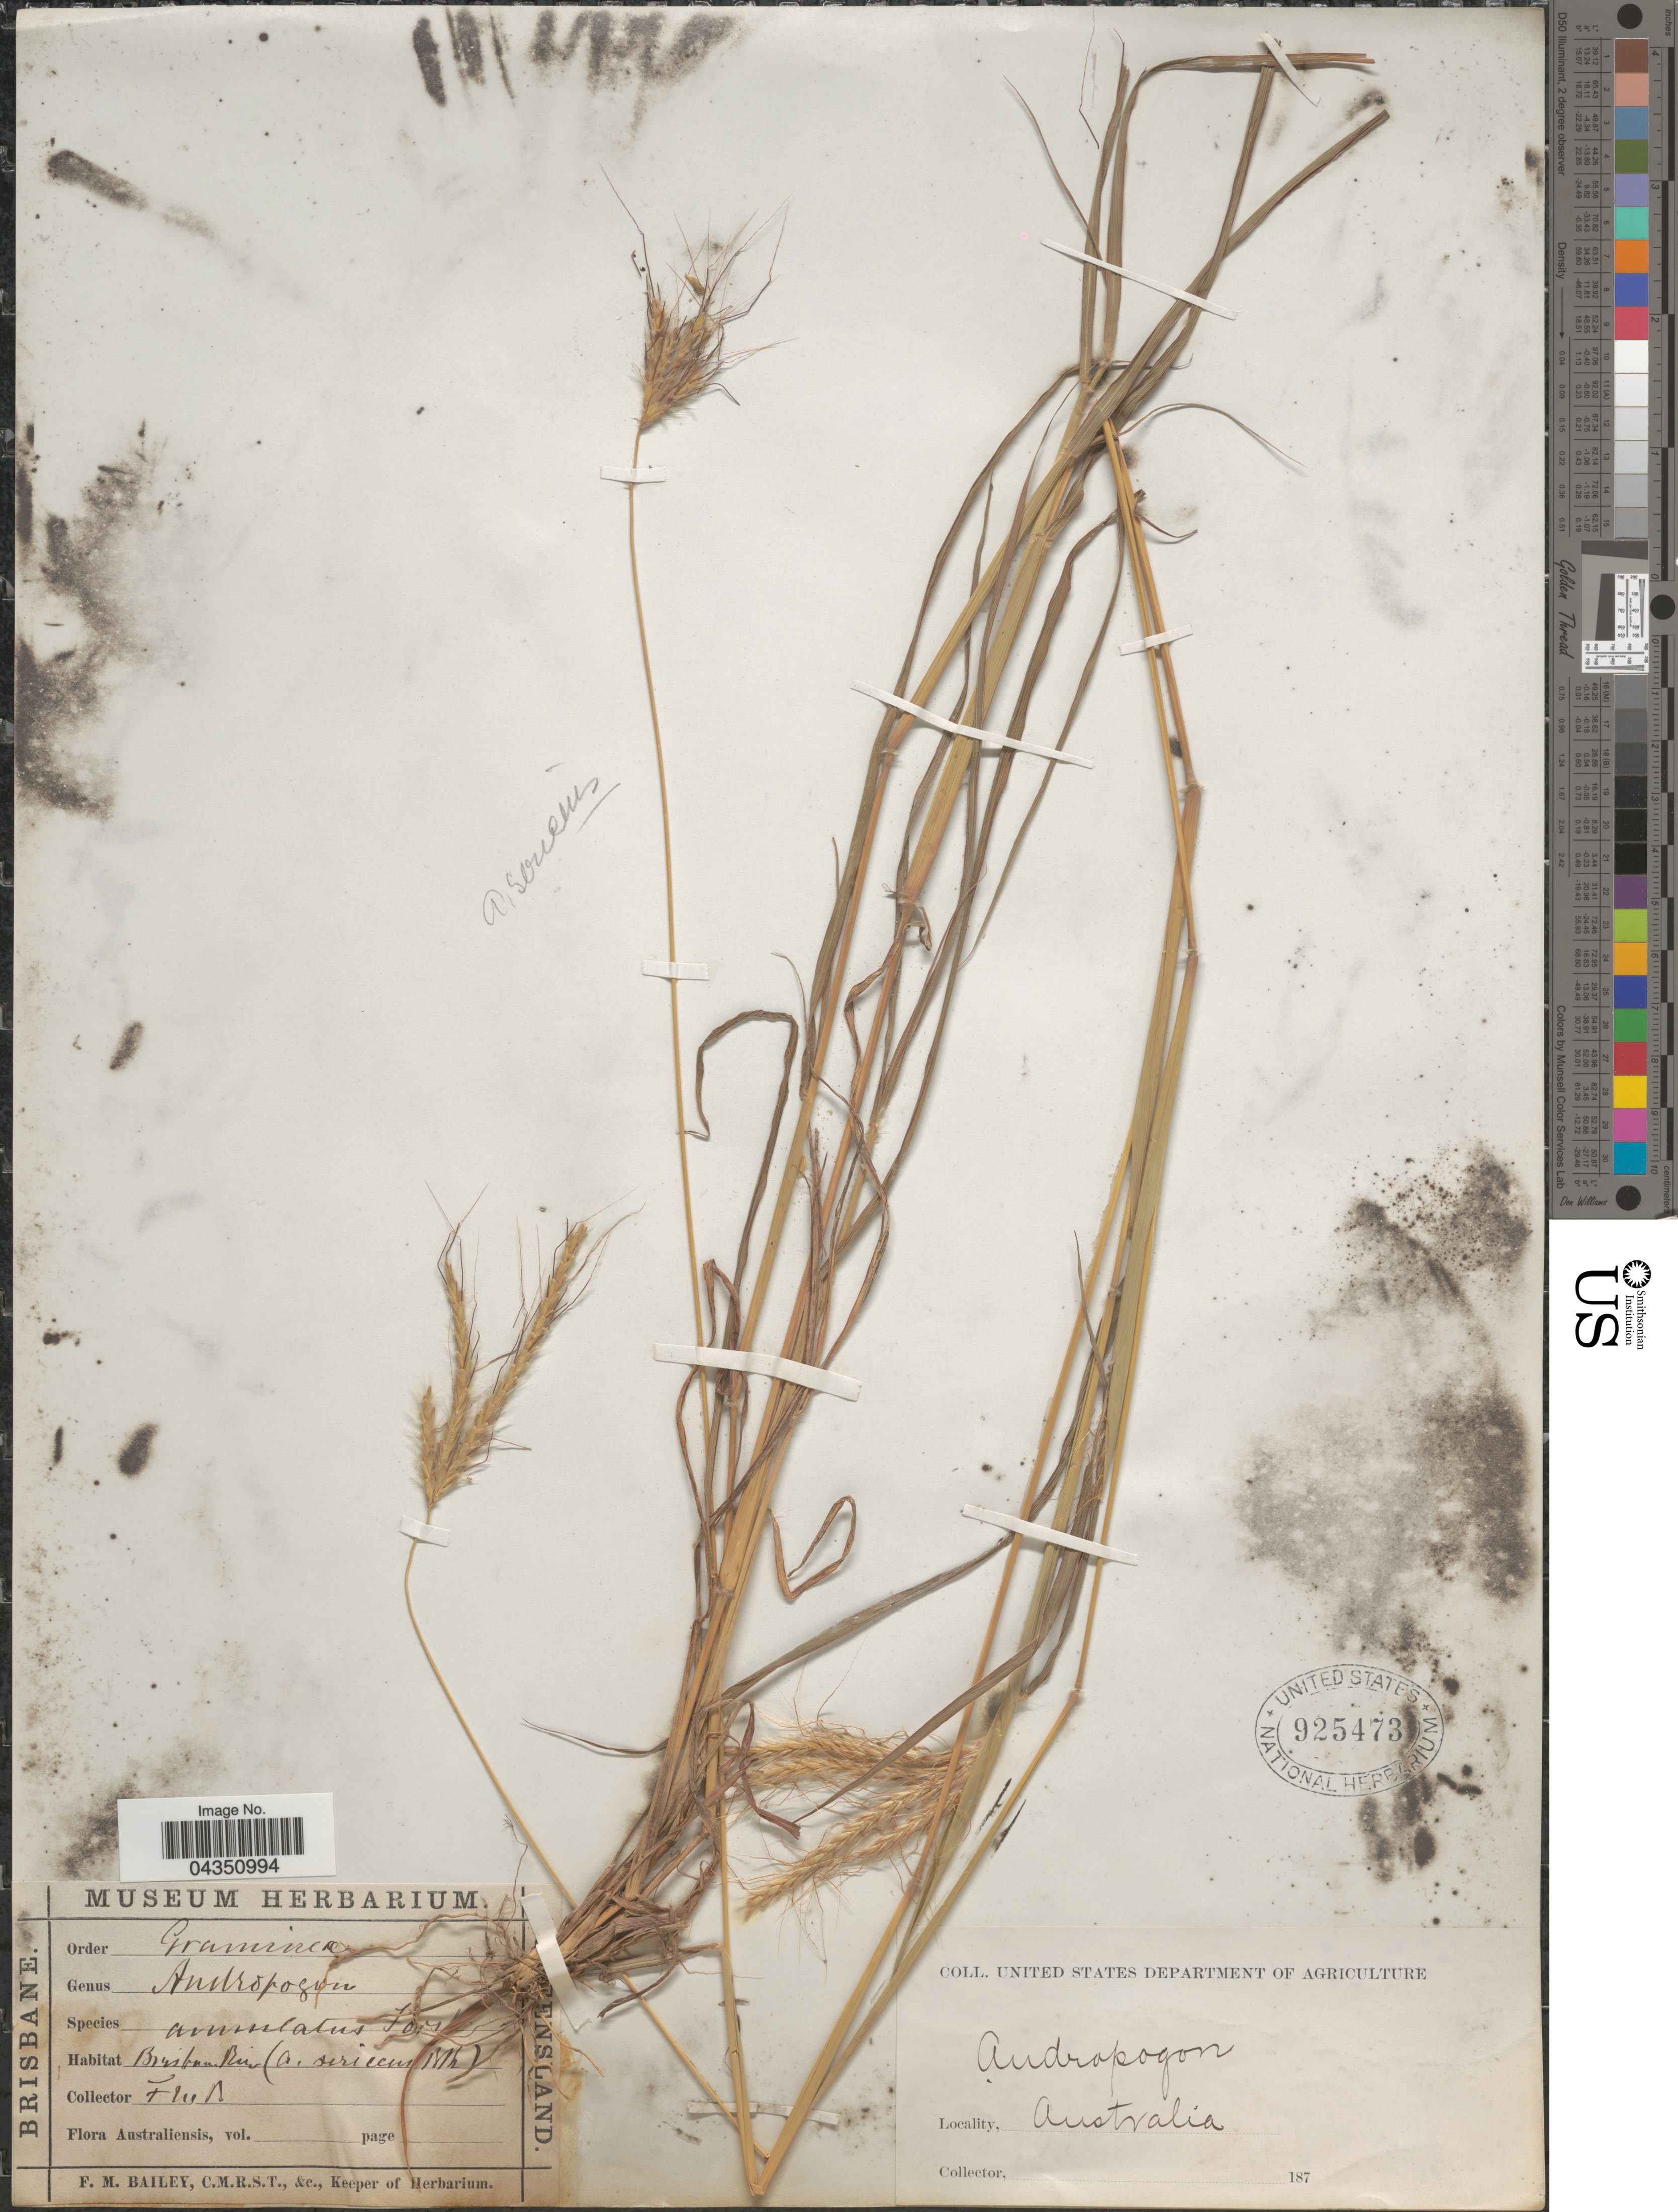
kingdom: Plantae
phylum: Tracheophyta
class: Liliopsida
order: Poales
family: Poaceae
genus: Dichanthium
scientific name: Dichanthium annulatum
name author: (Forssk.) Stapf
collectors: F. M. A.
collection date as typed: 187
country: Australia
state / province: Queensland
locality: Australiensis.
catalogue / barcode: US 925473